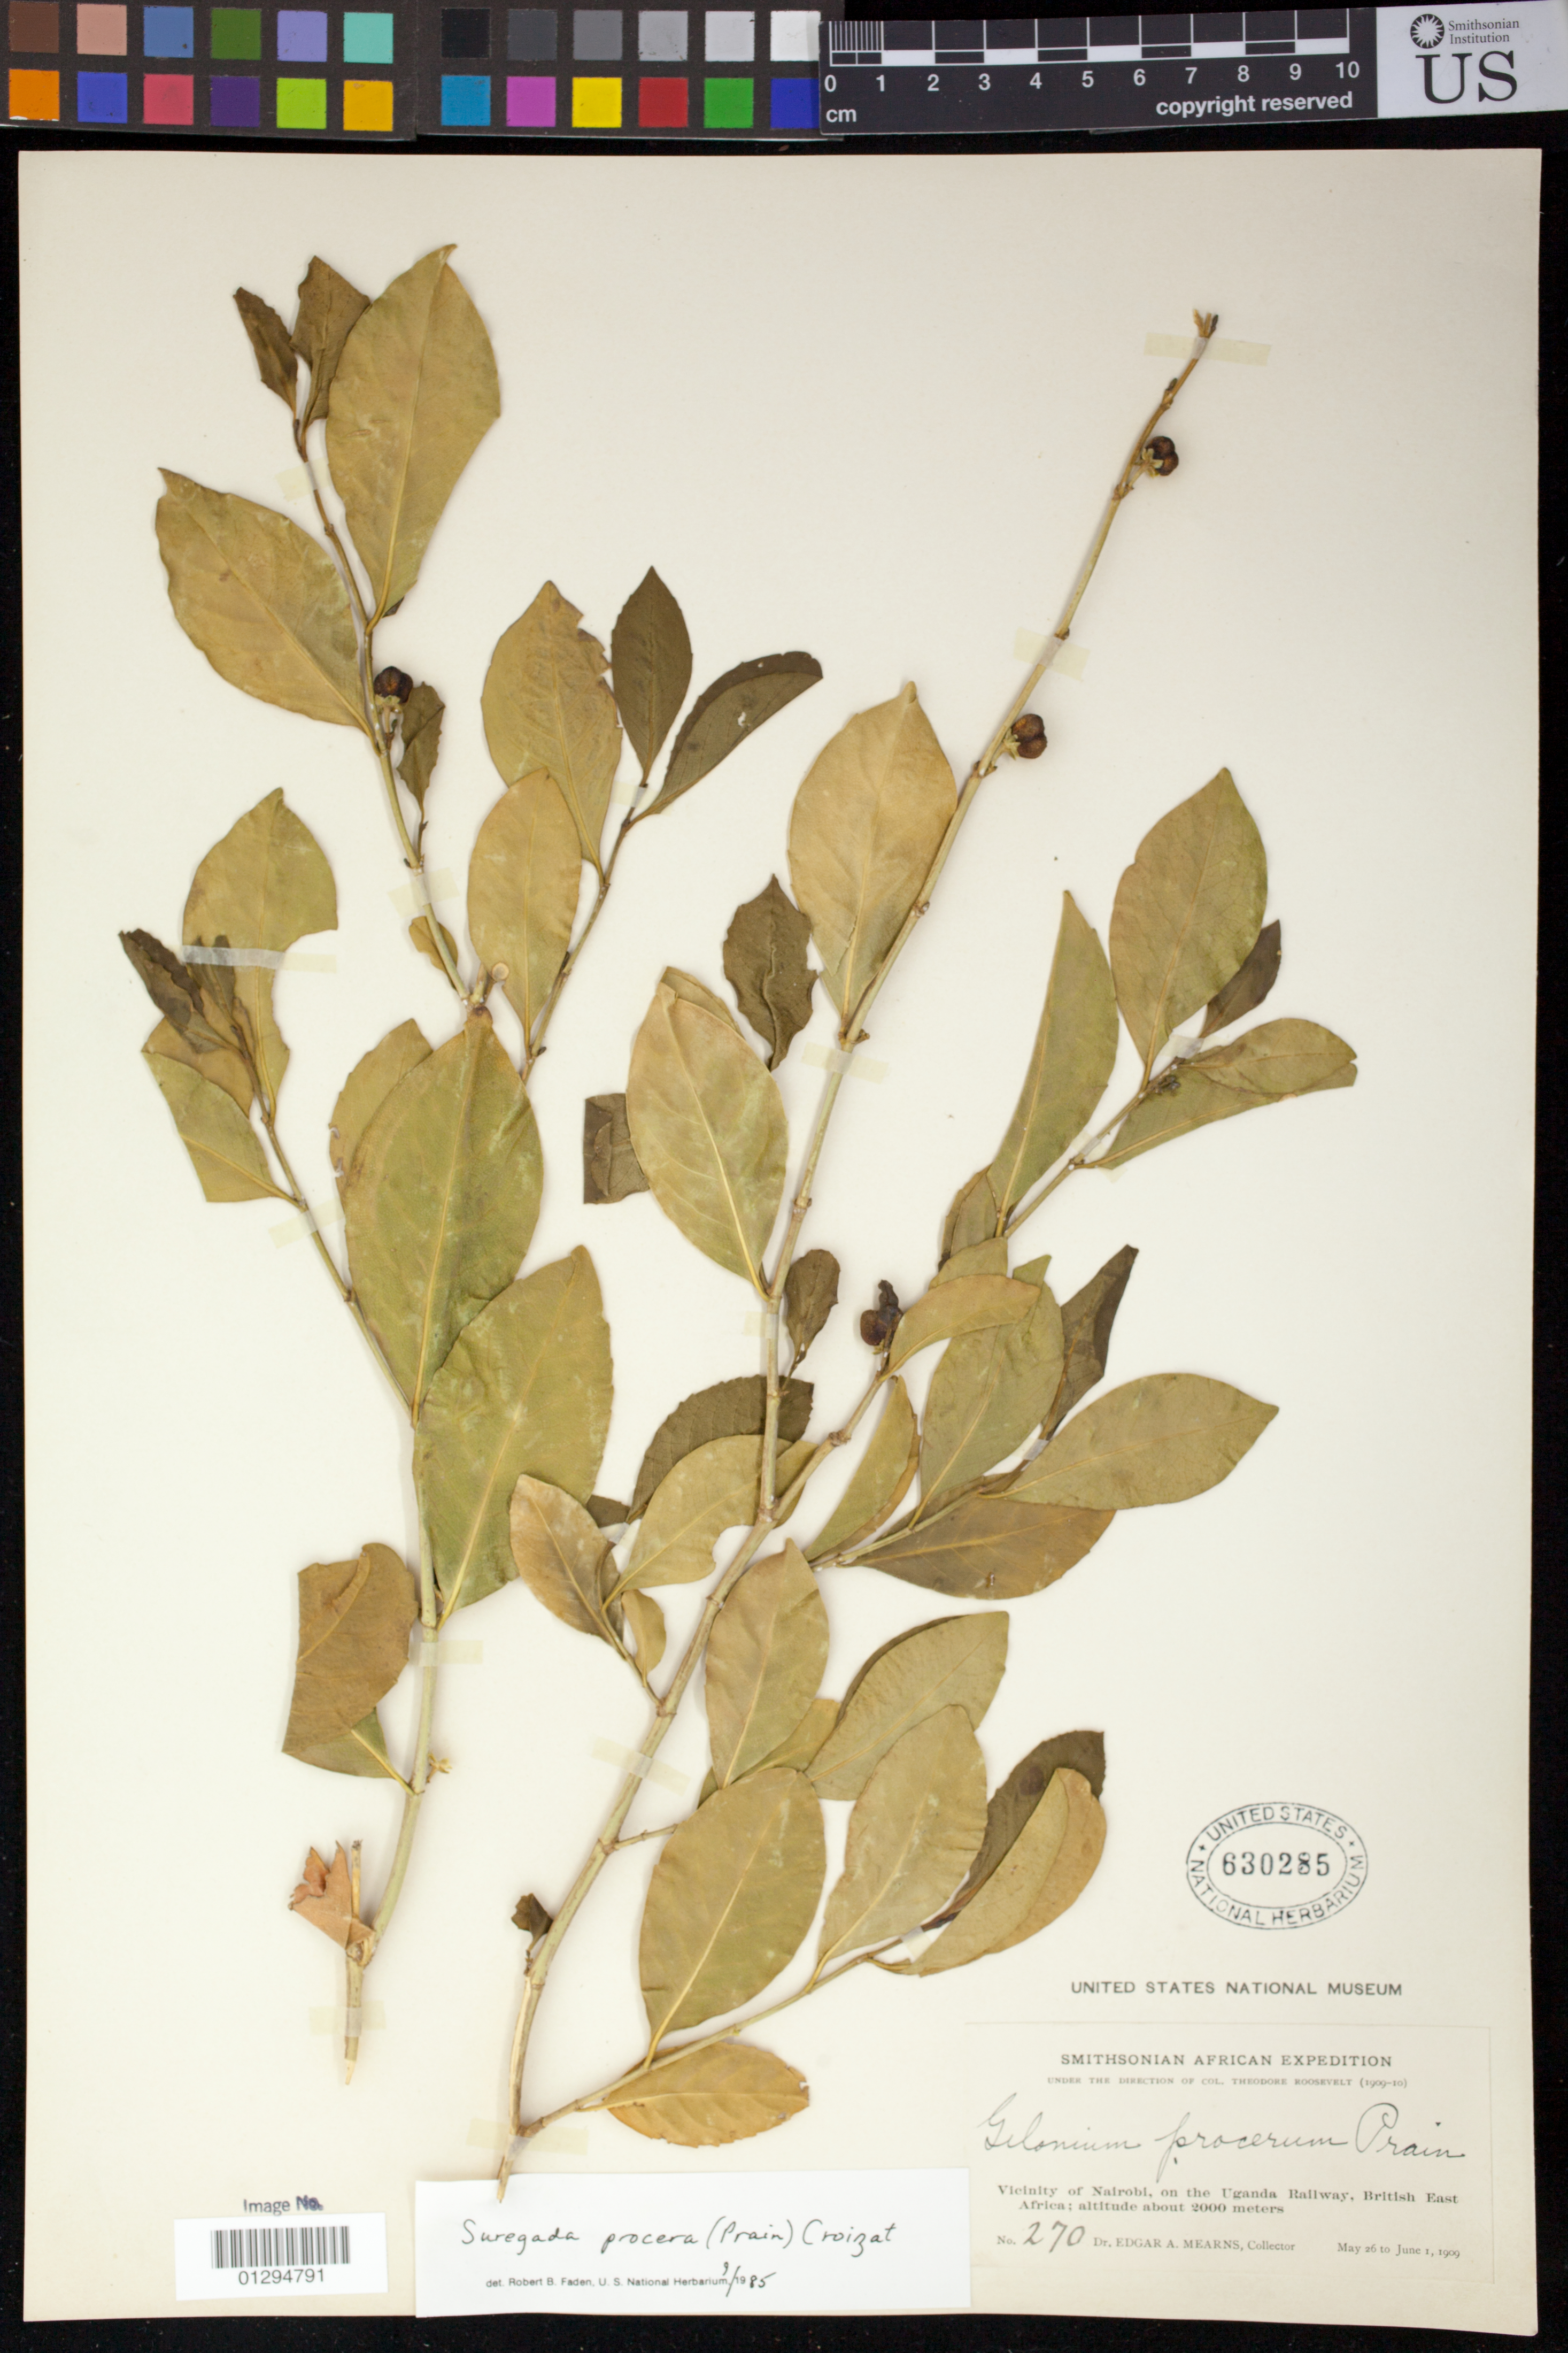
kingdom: Plantae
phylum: Tracheophyta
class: Magnoliopsida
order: Malpighiales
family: Euphorbiaceae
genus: Suregada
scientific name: Suregada procera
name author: (Prain) Croizat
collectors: E. A. Mearns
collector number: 270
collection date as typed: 1909-05-26/1909-06-01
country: Kenya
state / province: Nairobi Area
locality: Vicinity of Nairobi, on the Uganda Railway, British East Africa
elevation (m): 2000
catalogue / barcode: US 630285